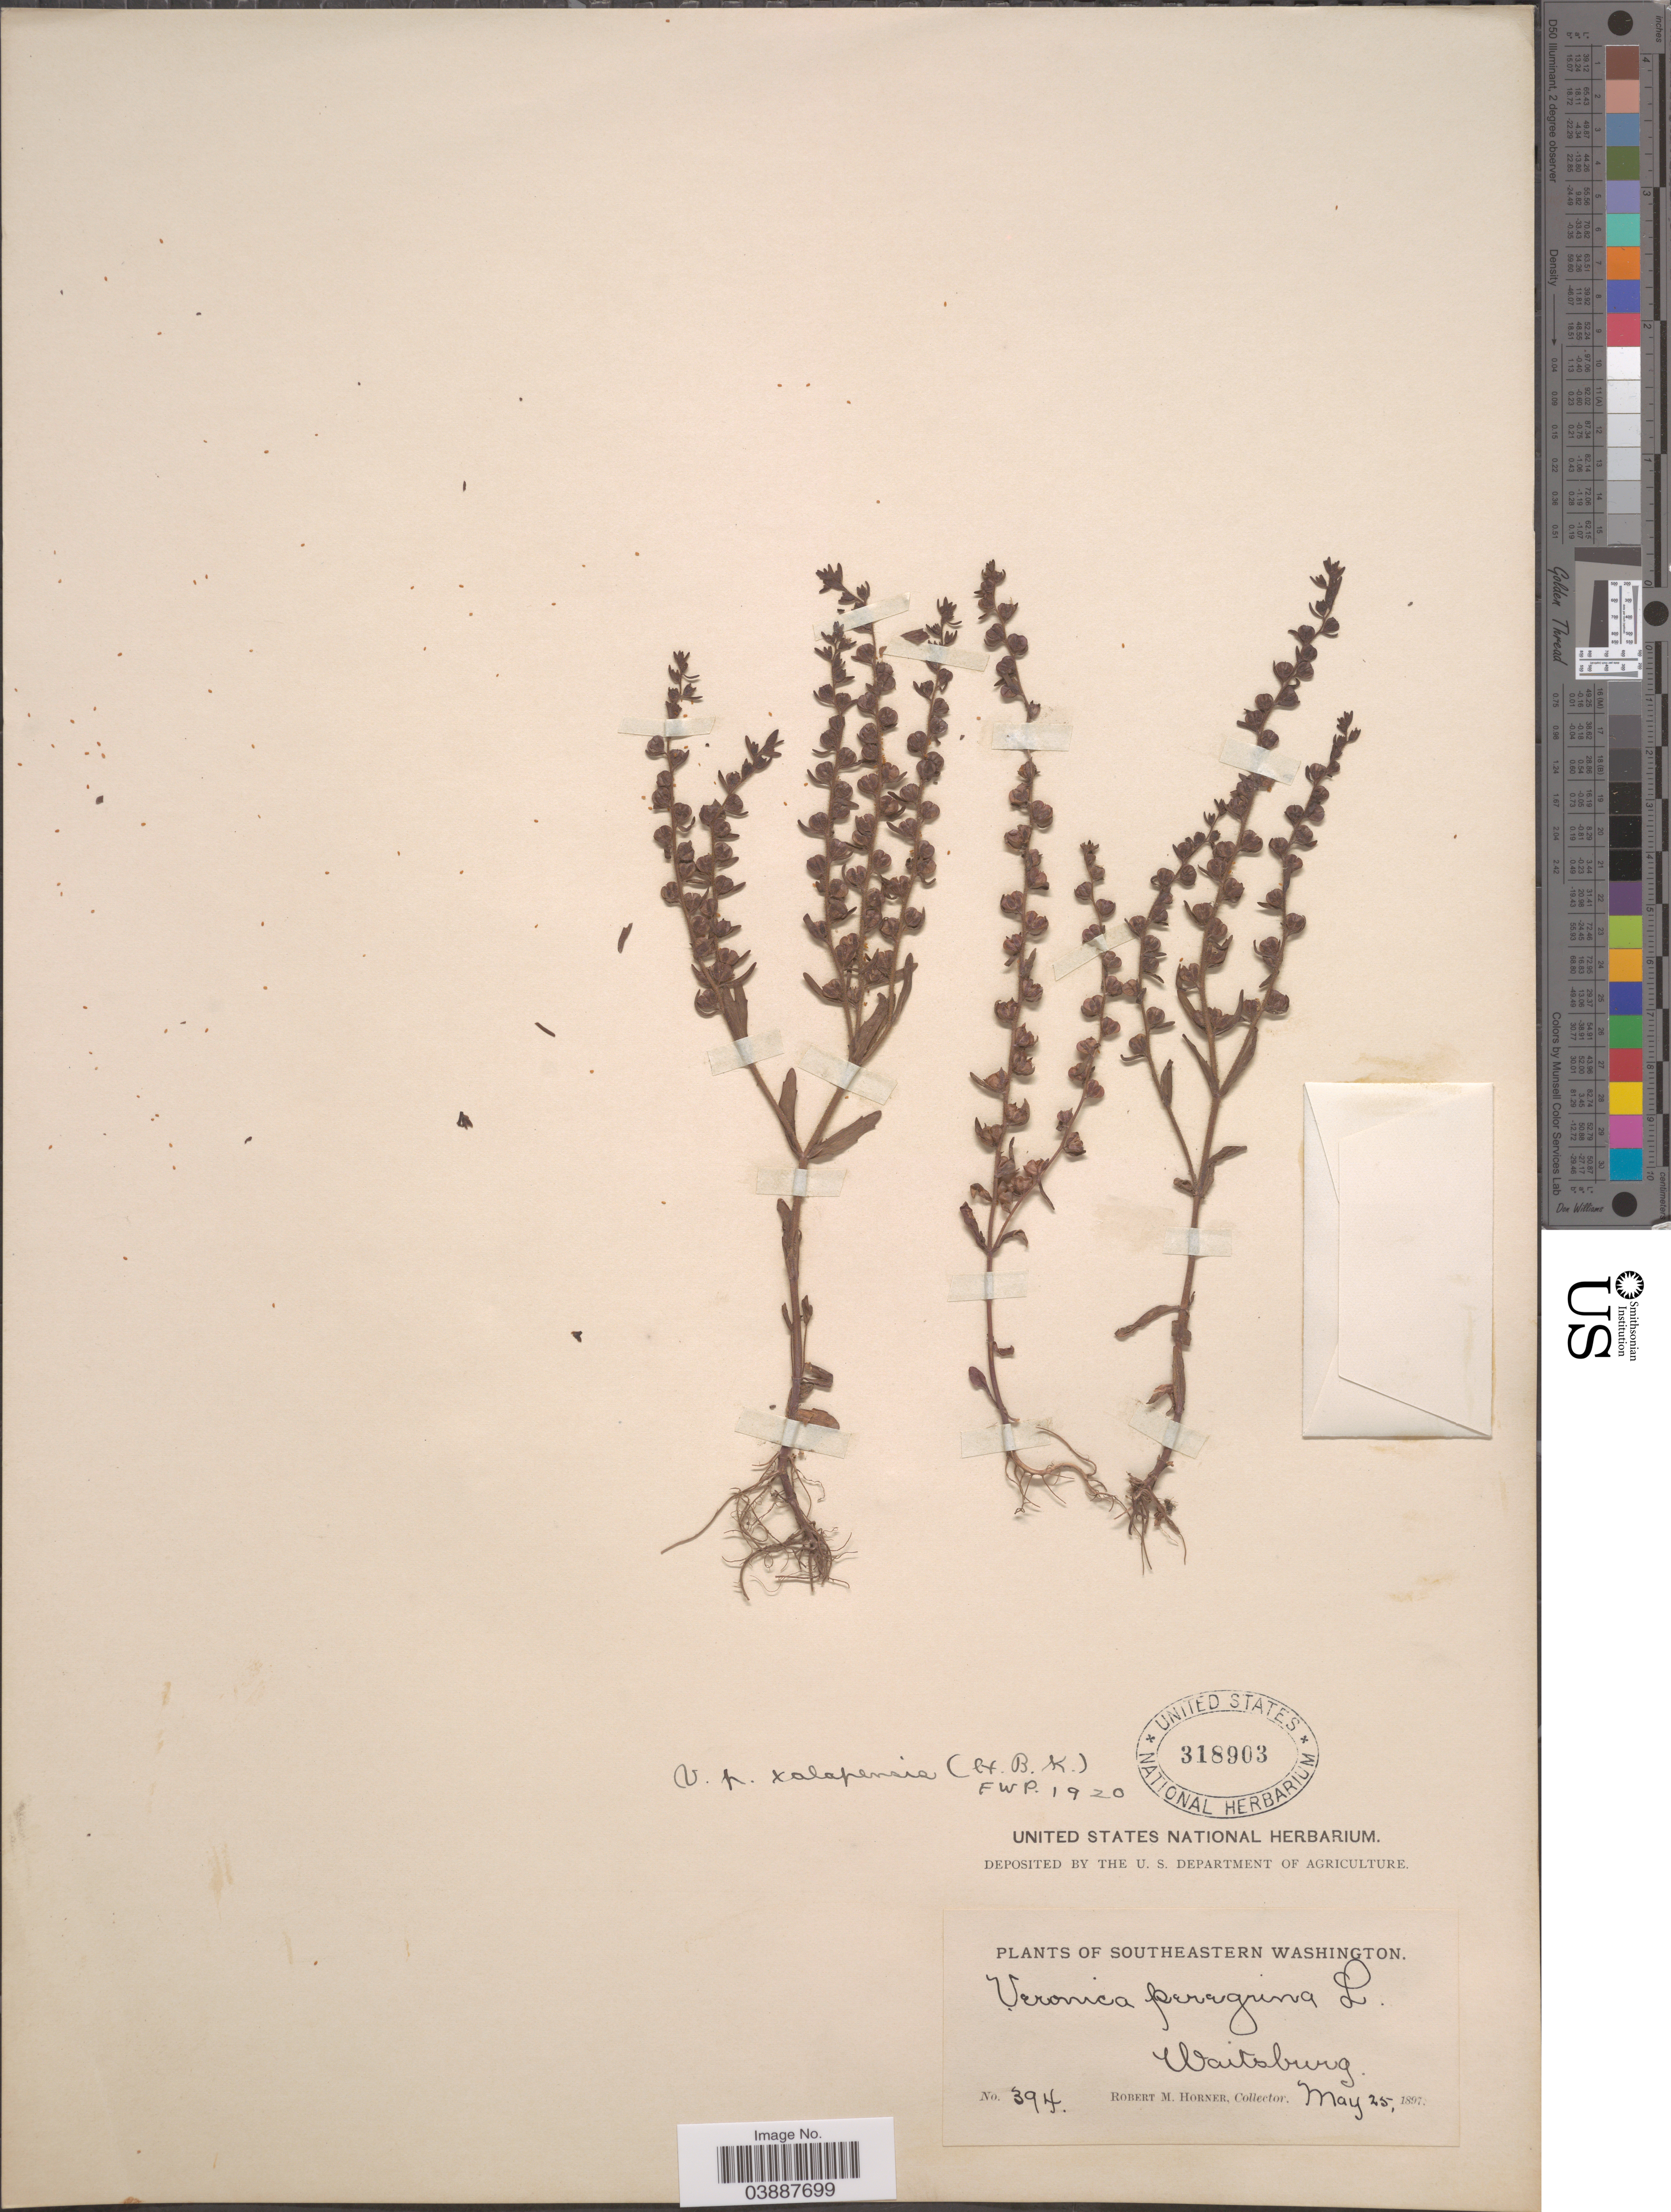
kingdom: Plantae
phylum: Tracheophyta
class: Magnoliopsida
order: Lamiales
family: Plantaginaceae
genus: Veronica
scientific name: Veronica peregrina var. xalapensis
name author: Kunth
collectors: R. Horner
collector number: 394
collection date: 1897-05-25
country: United States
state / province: Washington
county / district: Walla Walla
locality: Southeastern Washington. Waitsburg.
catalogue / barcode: US 318903